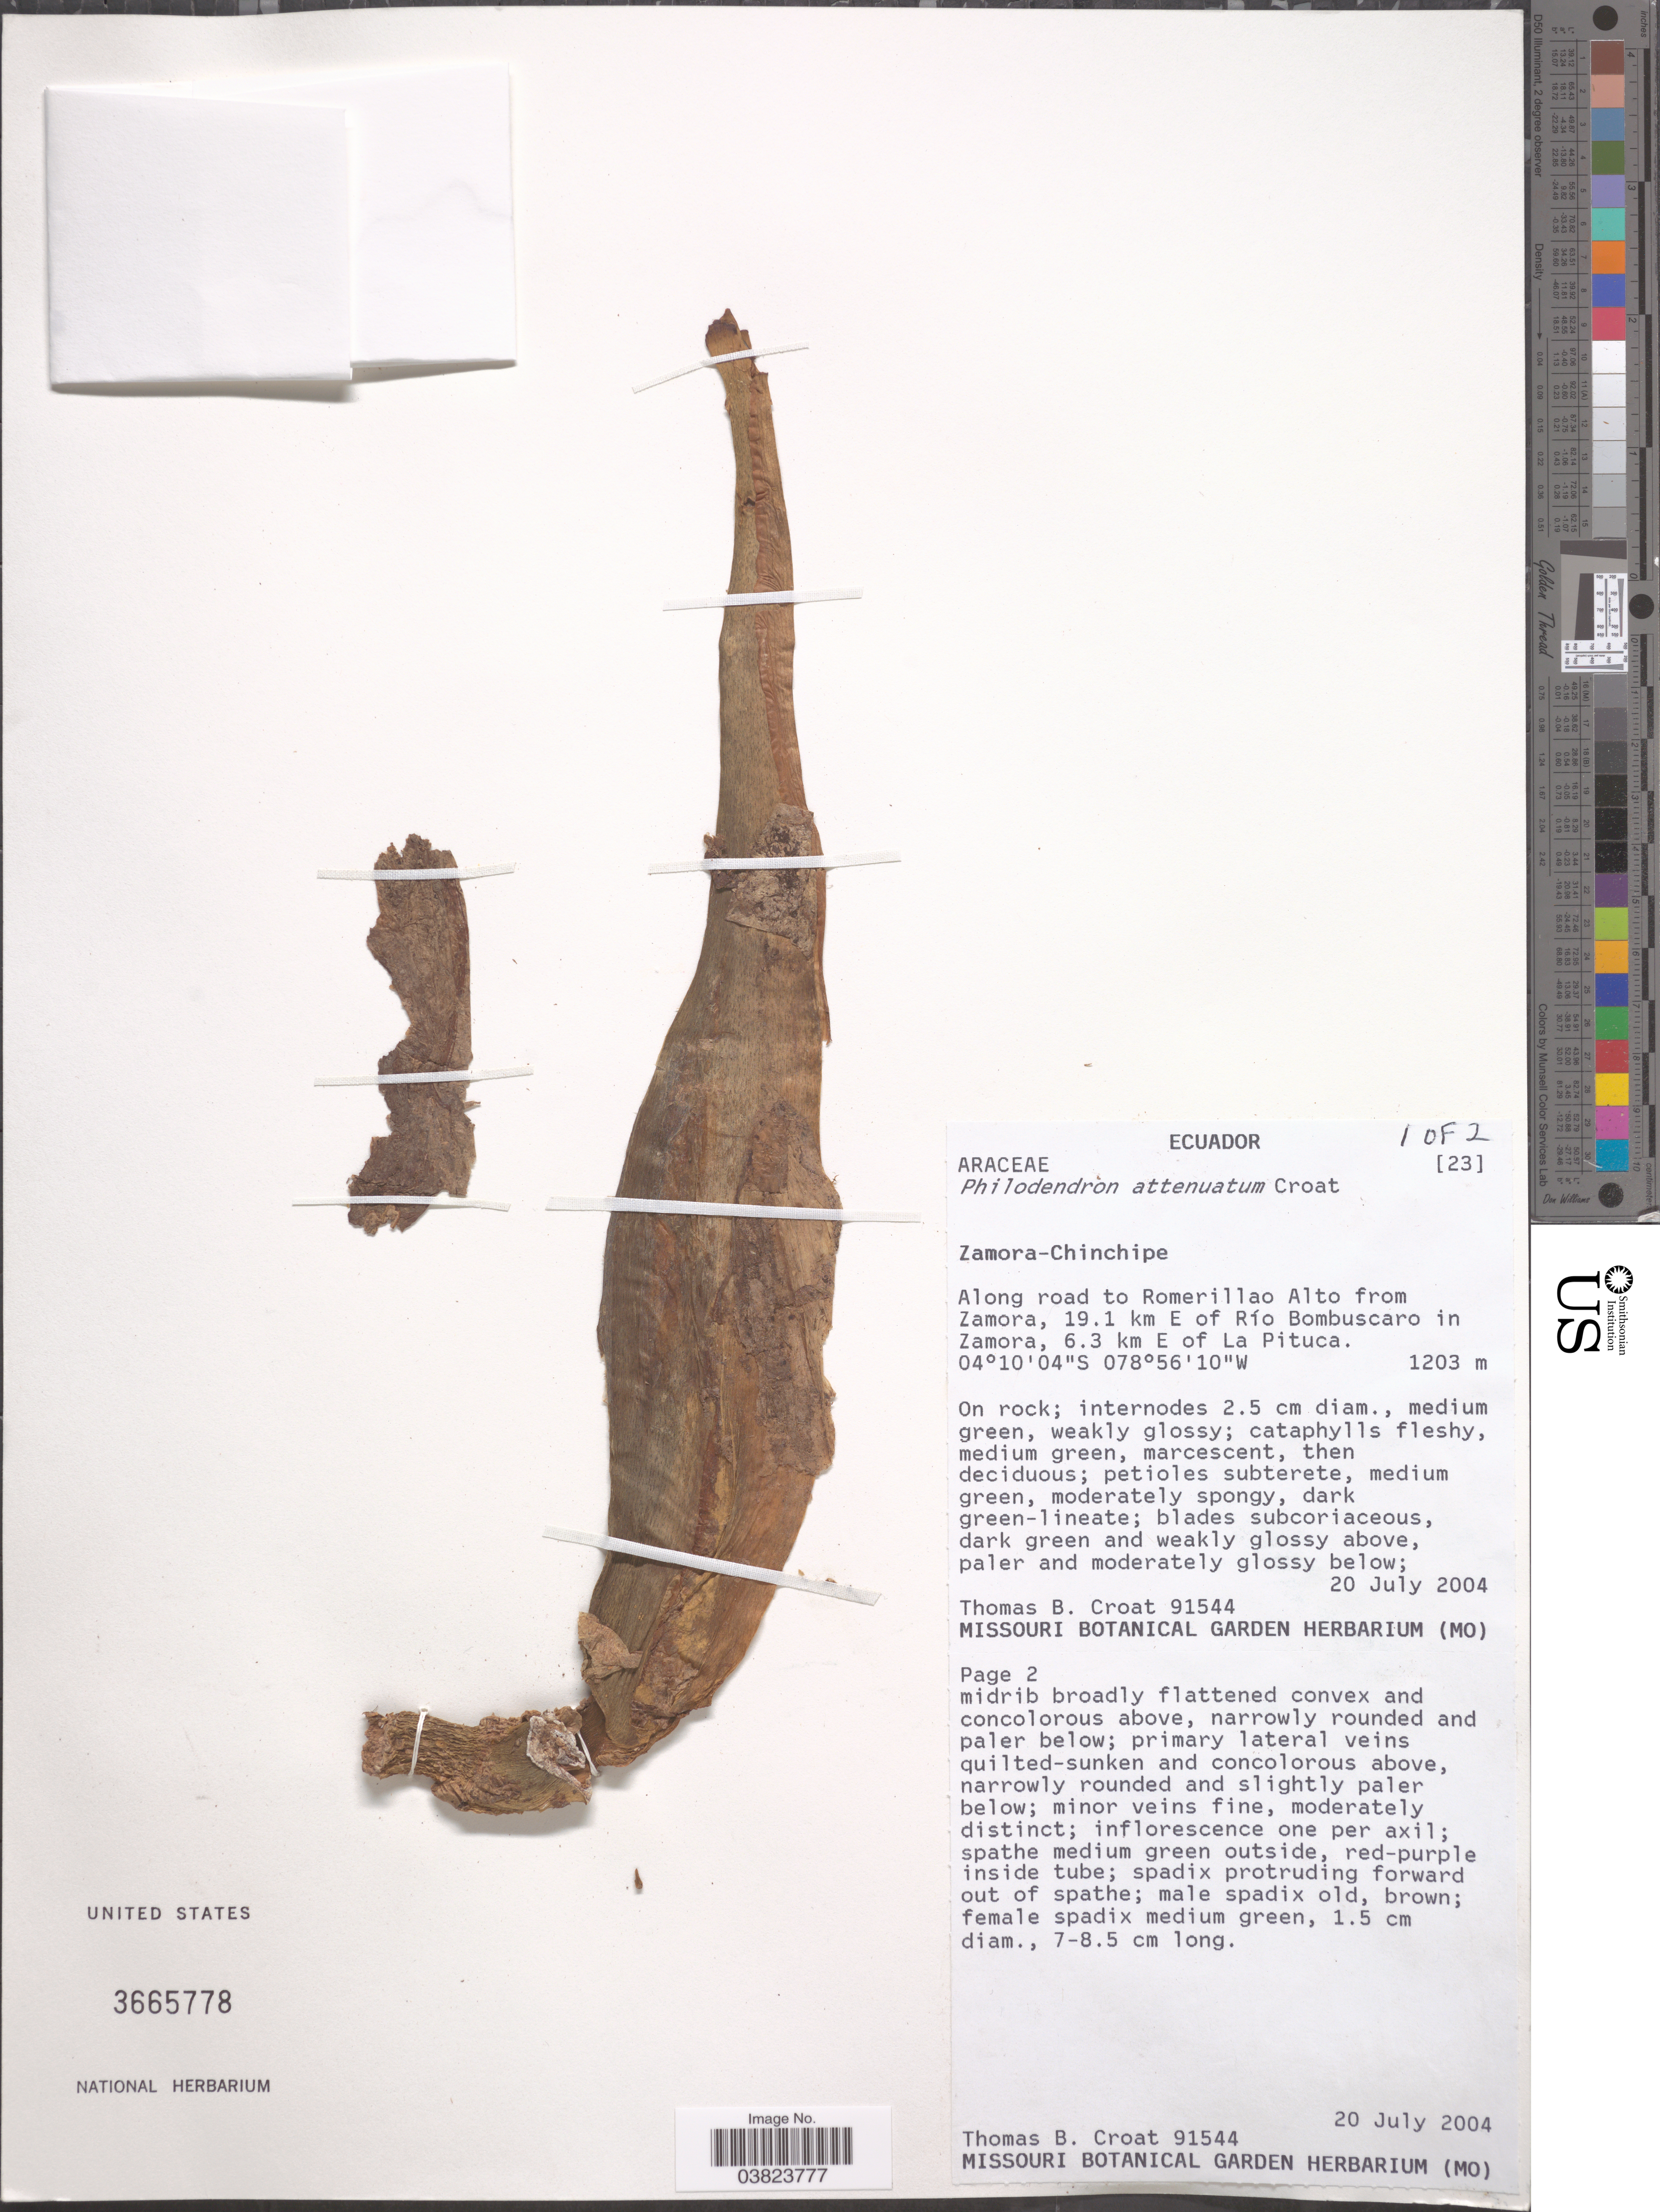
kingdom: Plantae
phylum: Tracheophyta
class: Liliopsida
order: Alismatales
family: Araceae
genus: Philodendron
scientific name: Philodendron attenuatum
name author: Croat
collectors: T. B. Croat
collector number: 91544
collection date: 2004-07-20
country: Ecuador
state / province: Zamora-Chinchipe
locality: Along road to Romerillao Alto from Zamora, 19.1 km E of Río Bombuscaro in Zamora, 6.3 km E of La Pituca.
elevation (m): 1203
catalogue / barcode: US 3665778